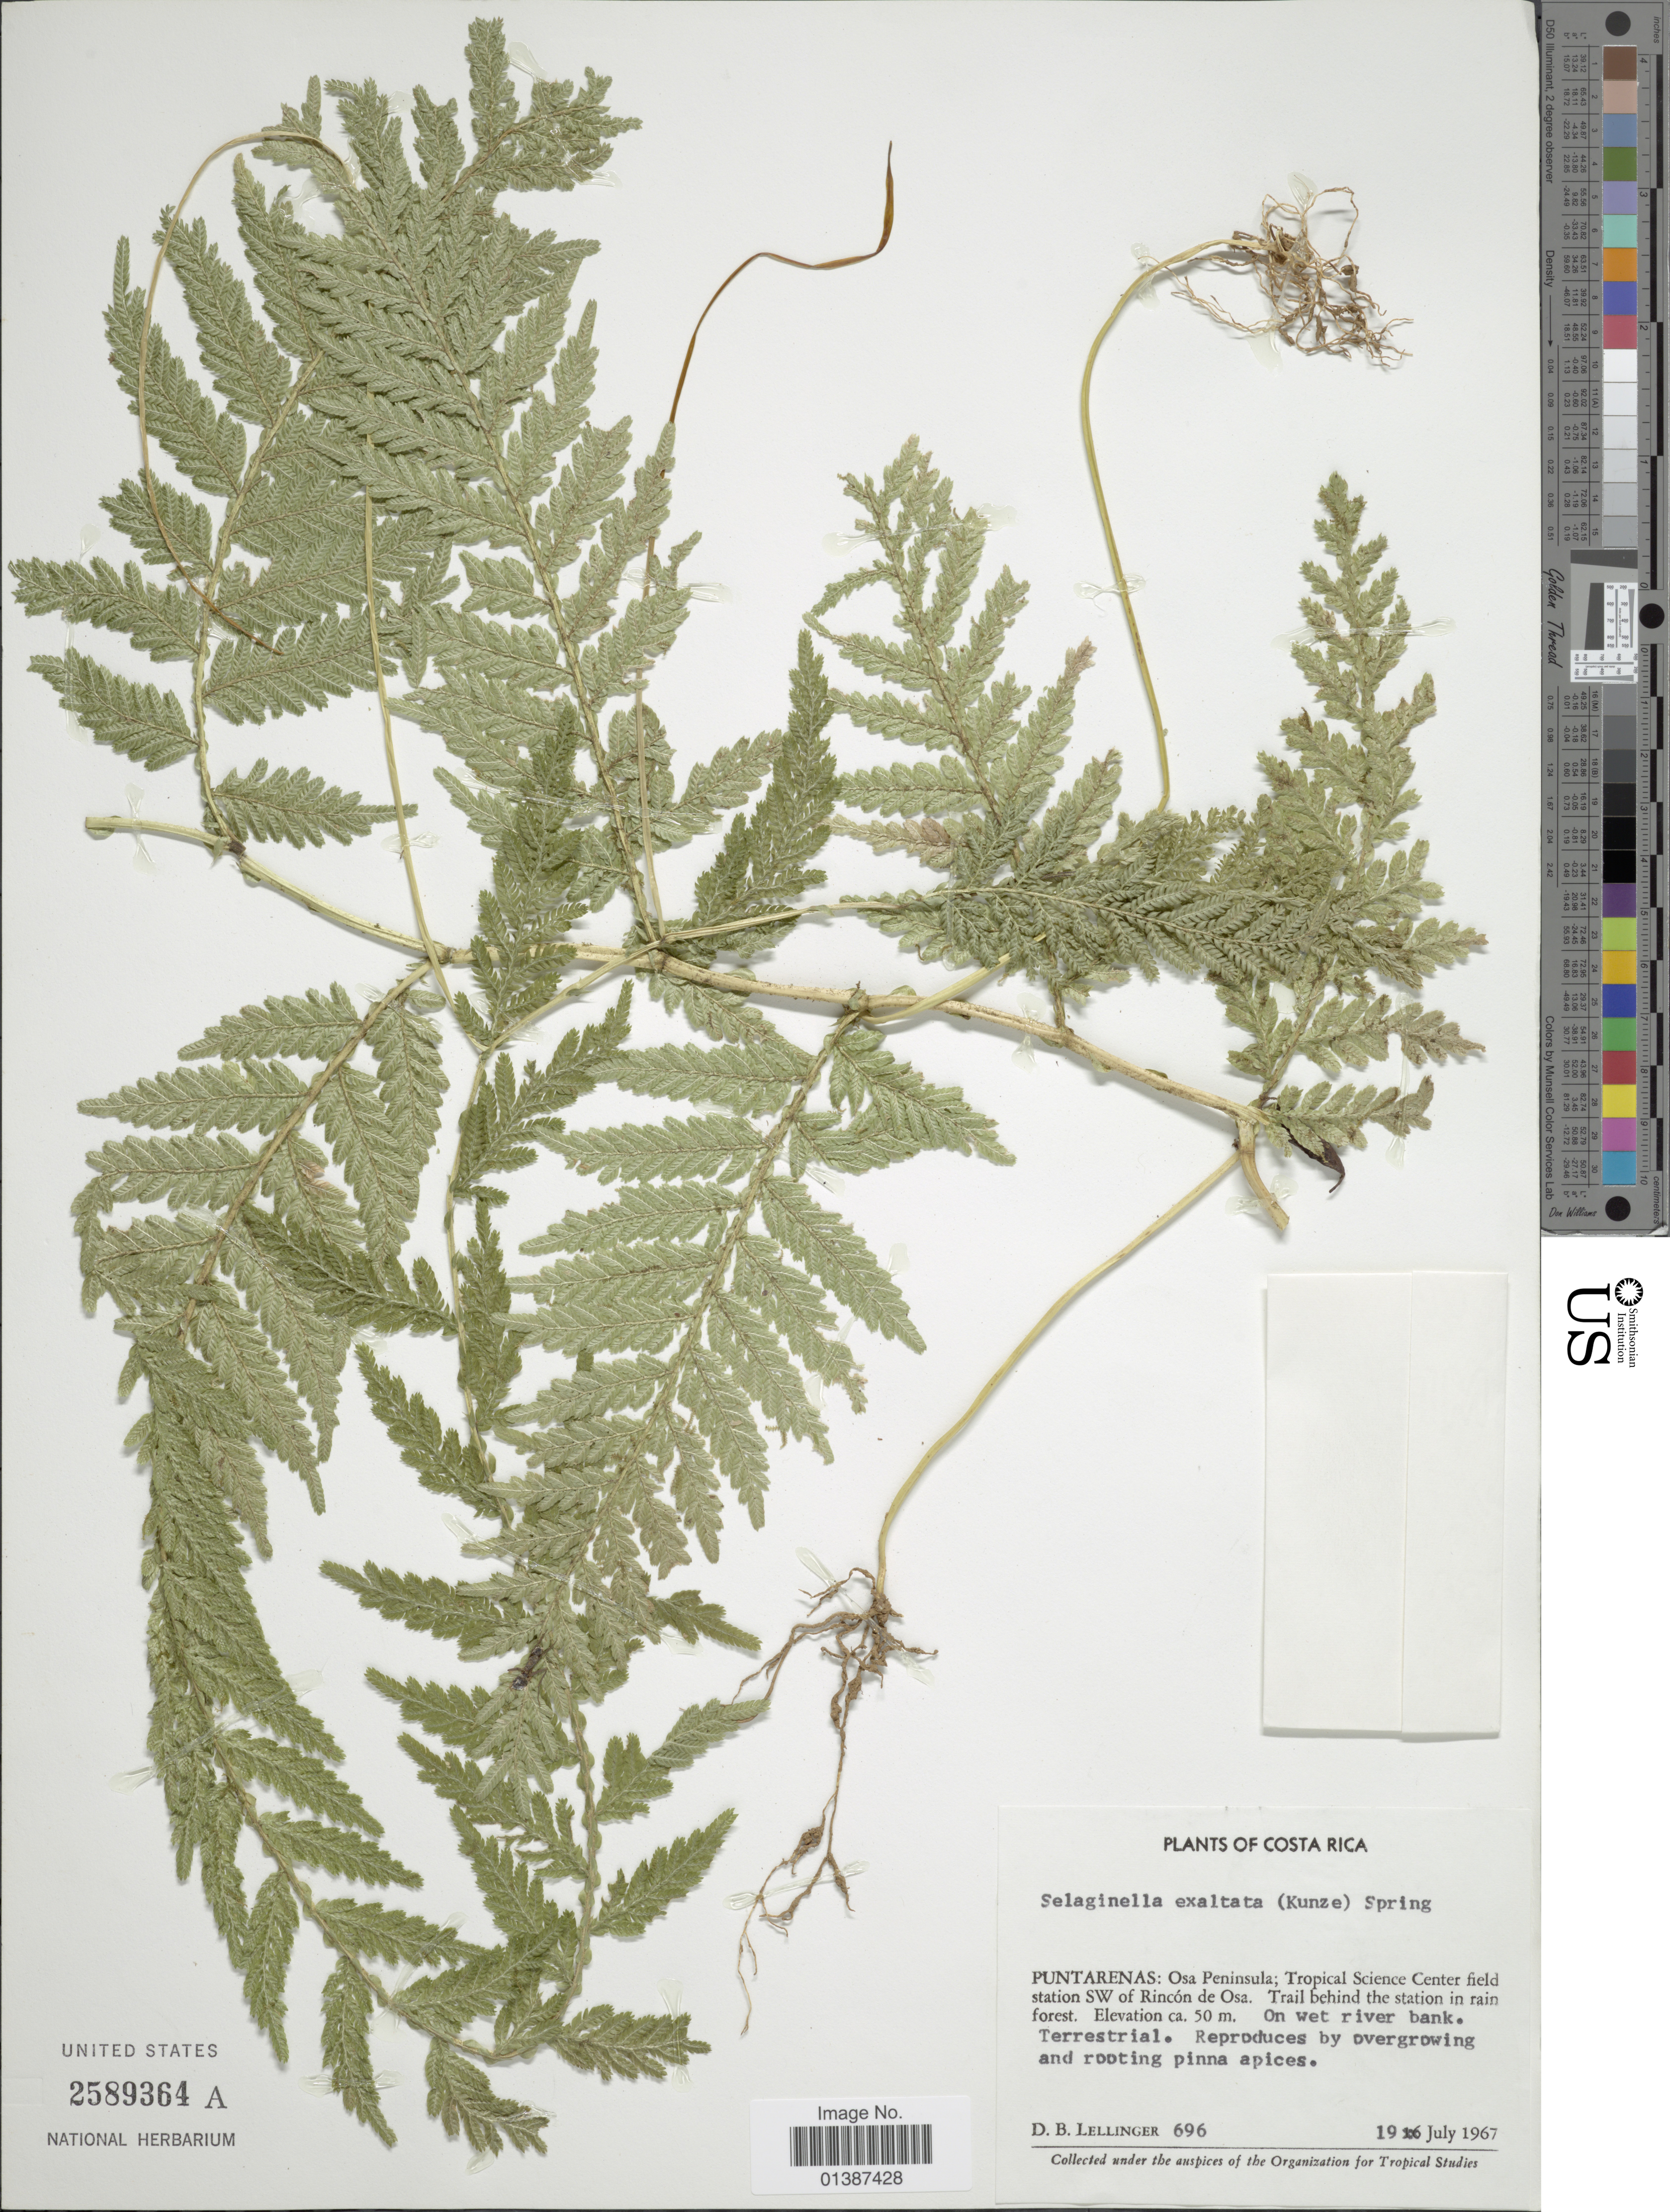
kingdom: Plantae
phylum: Tracheophyta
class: Lycopodiopsida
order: Selaginellales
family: Selaginellaceae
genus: Selaginella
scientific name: Selaginella exaltata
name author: (Kunze) Spring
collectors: D. B. Lellinger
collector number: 696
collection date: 1967-07-19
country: Costa Rica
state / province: Puntarenas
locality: Osa Peninsula; Tropical Science Center field station SW of Rincón de Osa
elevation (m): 50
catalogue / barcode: US 2589364A